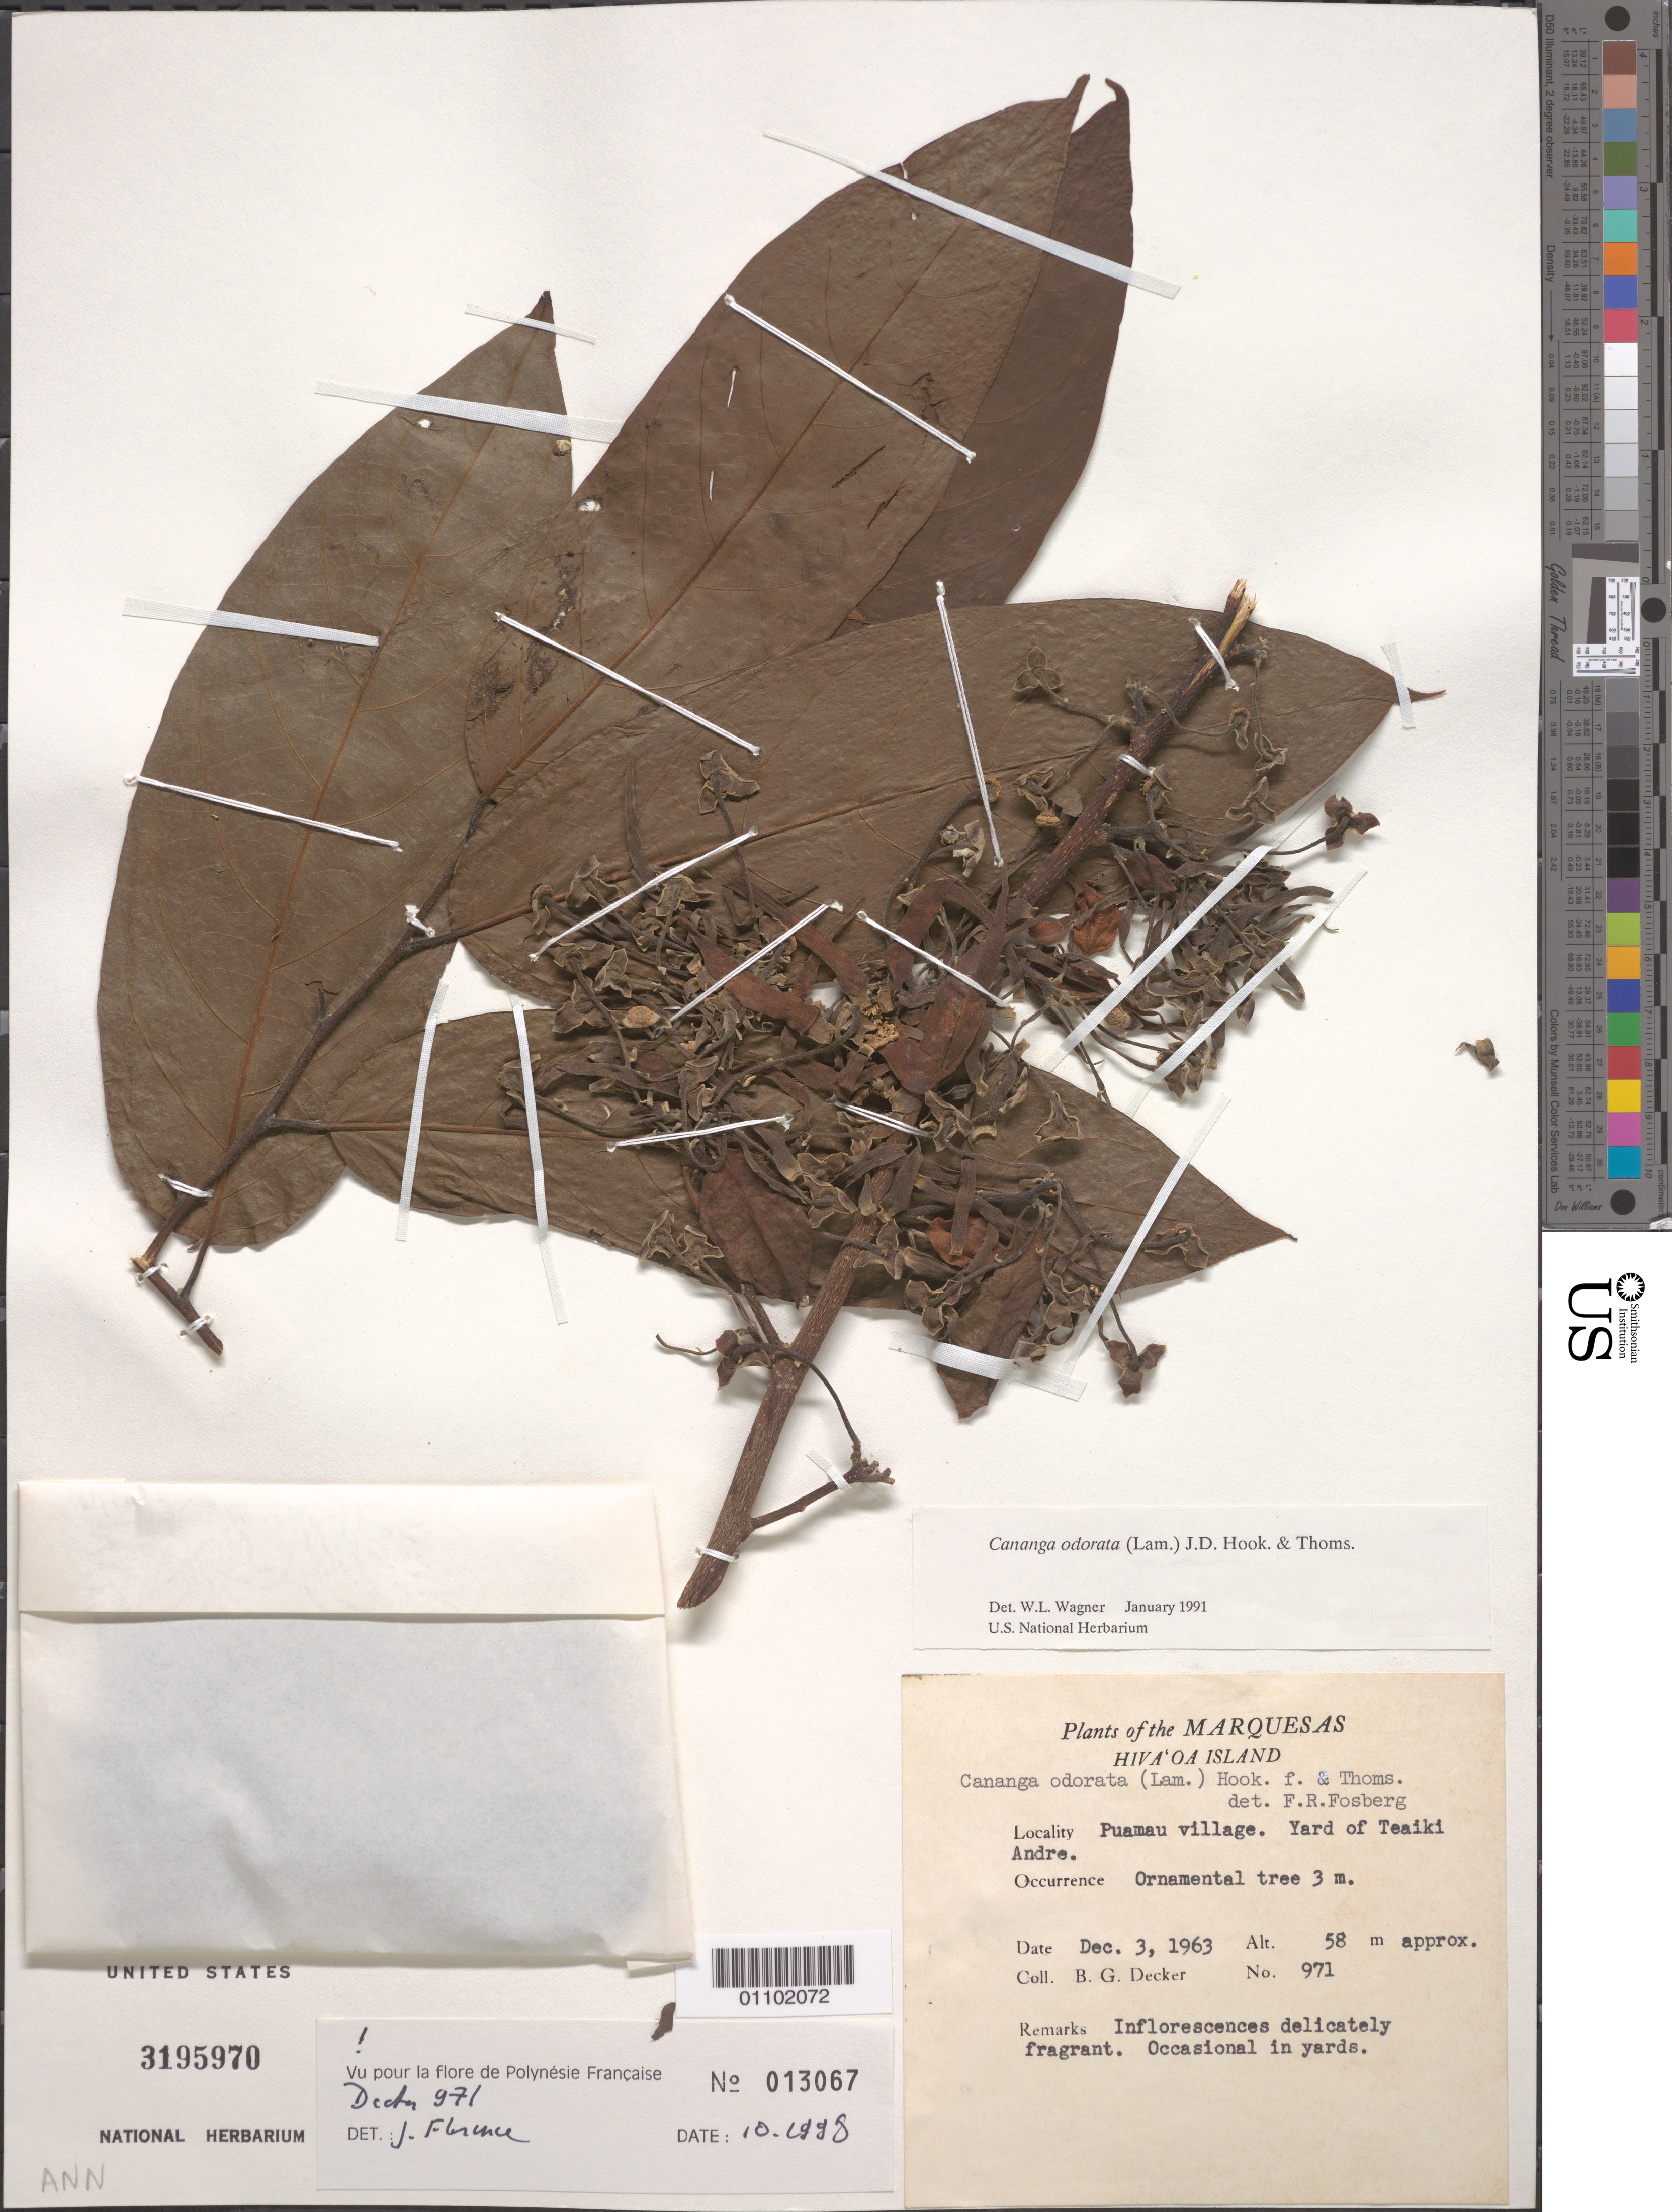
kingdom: Plantae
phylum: Tracheophyta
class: Magnoliopsida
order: Magnoliales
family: Annonaceae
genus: Cananga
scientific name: Cananga odorata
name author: (Lam.) Hook. f. & Thomson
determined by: Wagner, W. L., (BOT), Smithsonian Institution - National Museum of Natural History (UNITED STATES)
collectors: B. G. Decker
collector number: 971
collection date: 1963-12-03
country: French Polynesia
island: Hiva Oa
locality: Puamau village, yard of Teaiki Andre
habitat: Occasional in yards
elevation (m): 58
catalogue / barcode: US 3195970